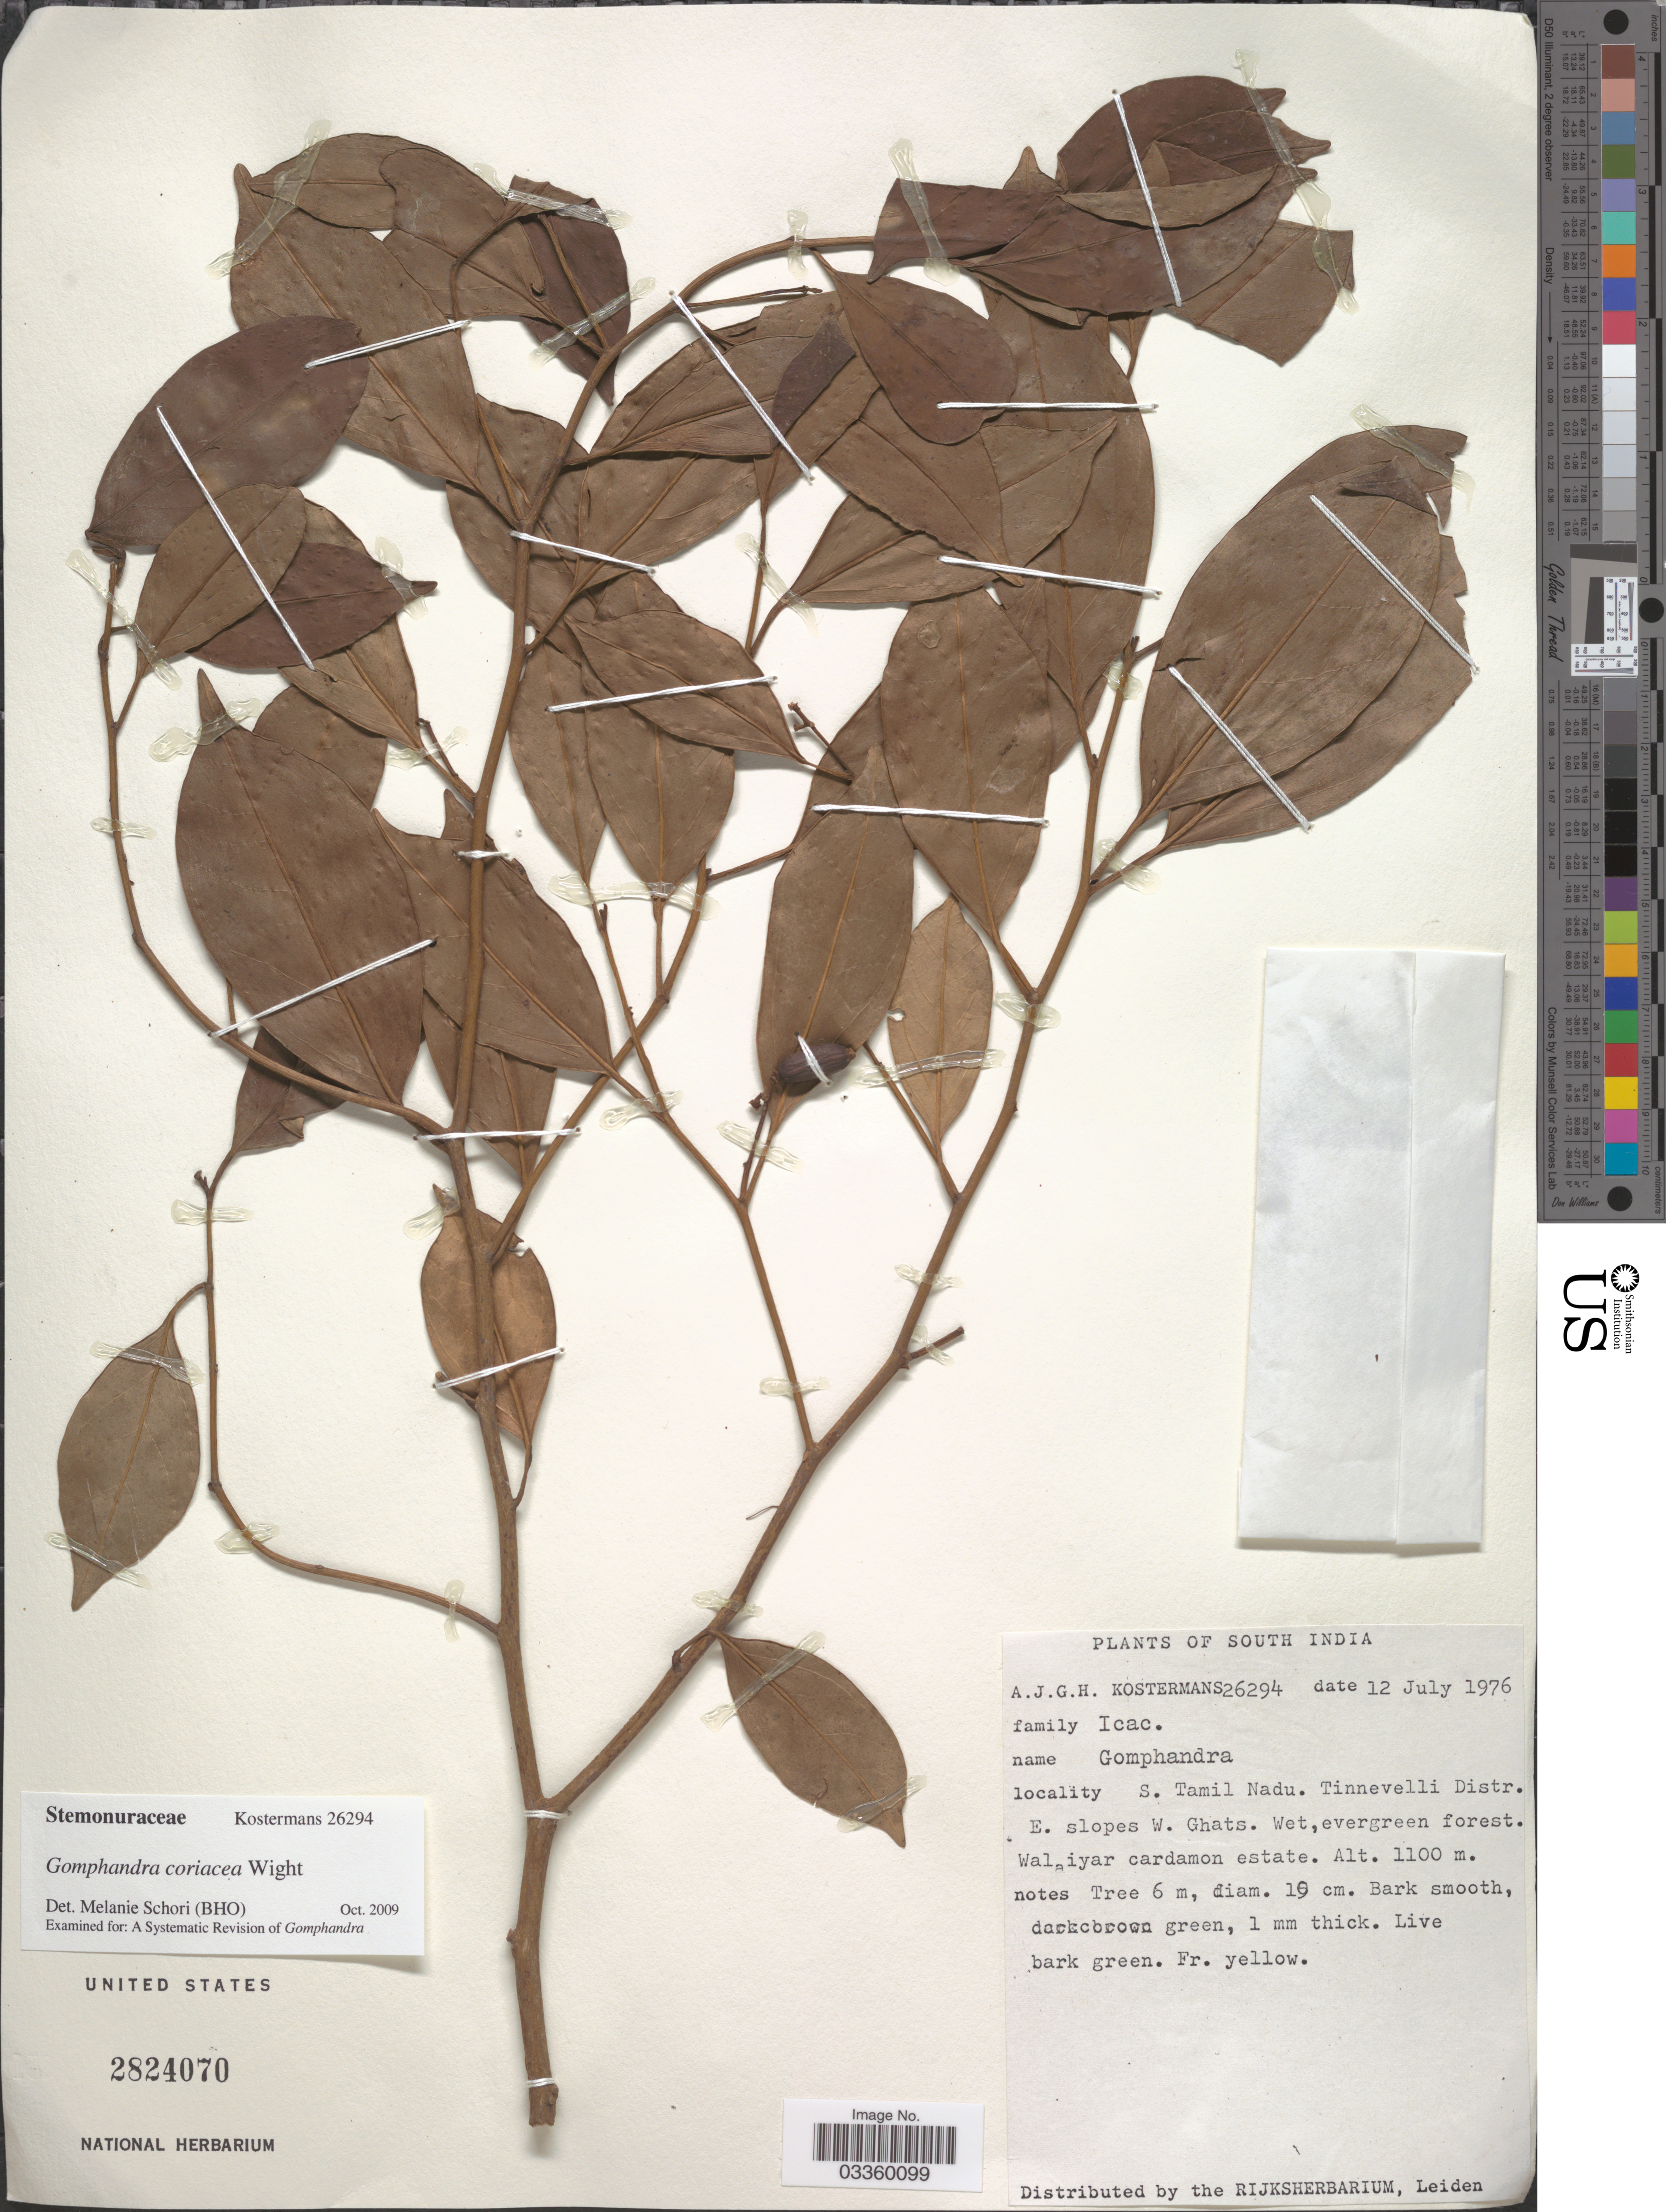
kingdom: Plantae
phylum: Tracheophyta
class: Magnoliopsida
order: Cardiopteridales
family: Stemonuraceae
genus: Gomphandra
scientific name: Gomphandra coriacea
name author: Wight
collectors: A. J. G. Kostermans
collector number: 26294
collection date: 1976-07-12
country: India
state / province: Tamil Nadu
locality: South India. S. Tamil Nadu. Tinnevelli Distr. E. slopes W. Ghats. Wet, evergreen forest. Walaiyar cardamon estate.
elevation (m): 1100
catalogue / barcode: US 2824070